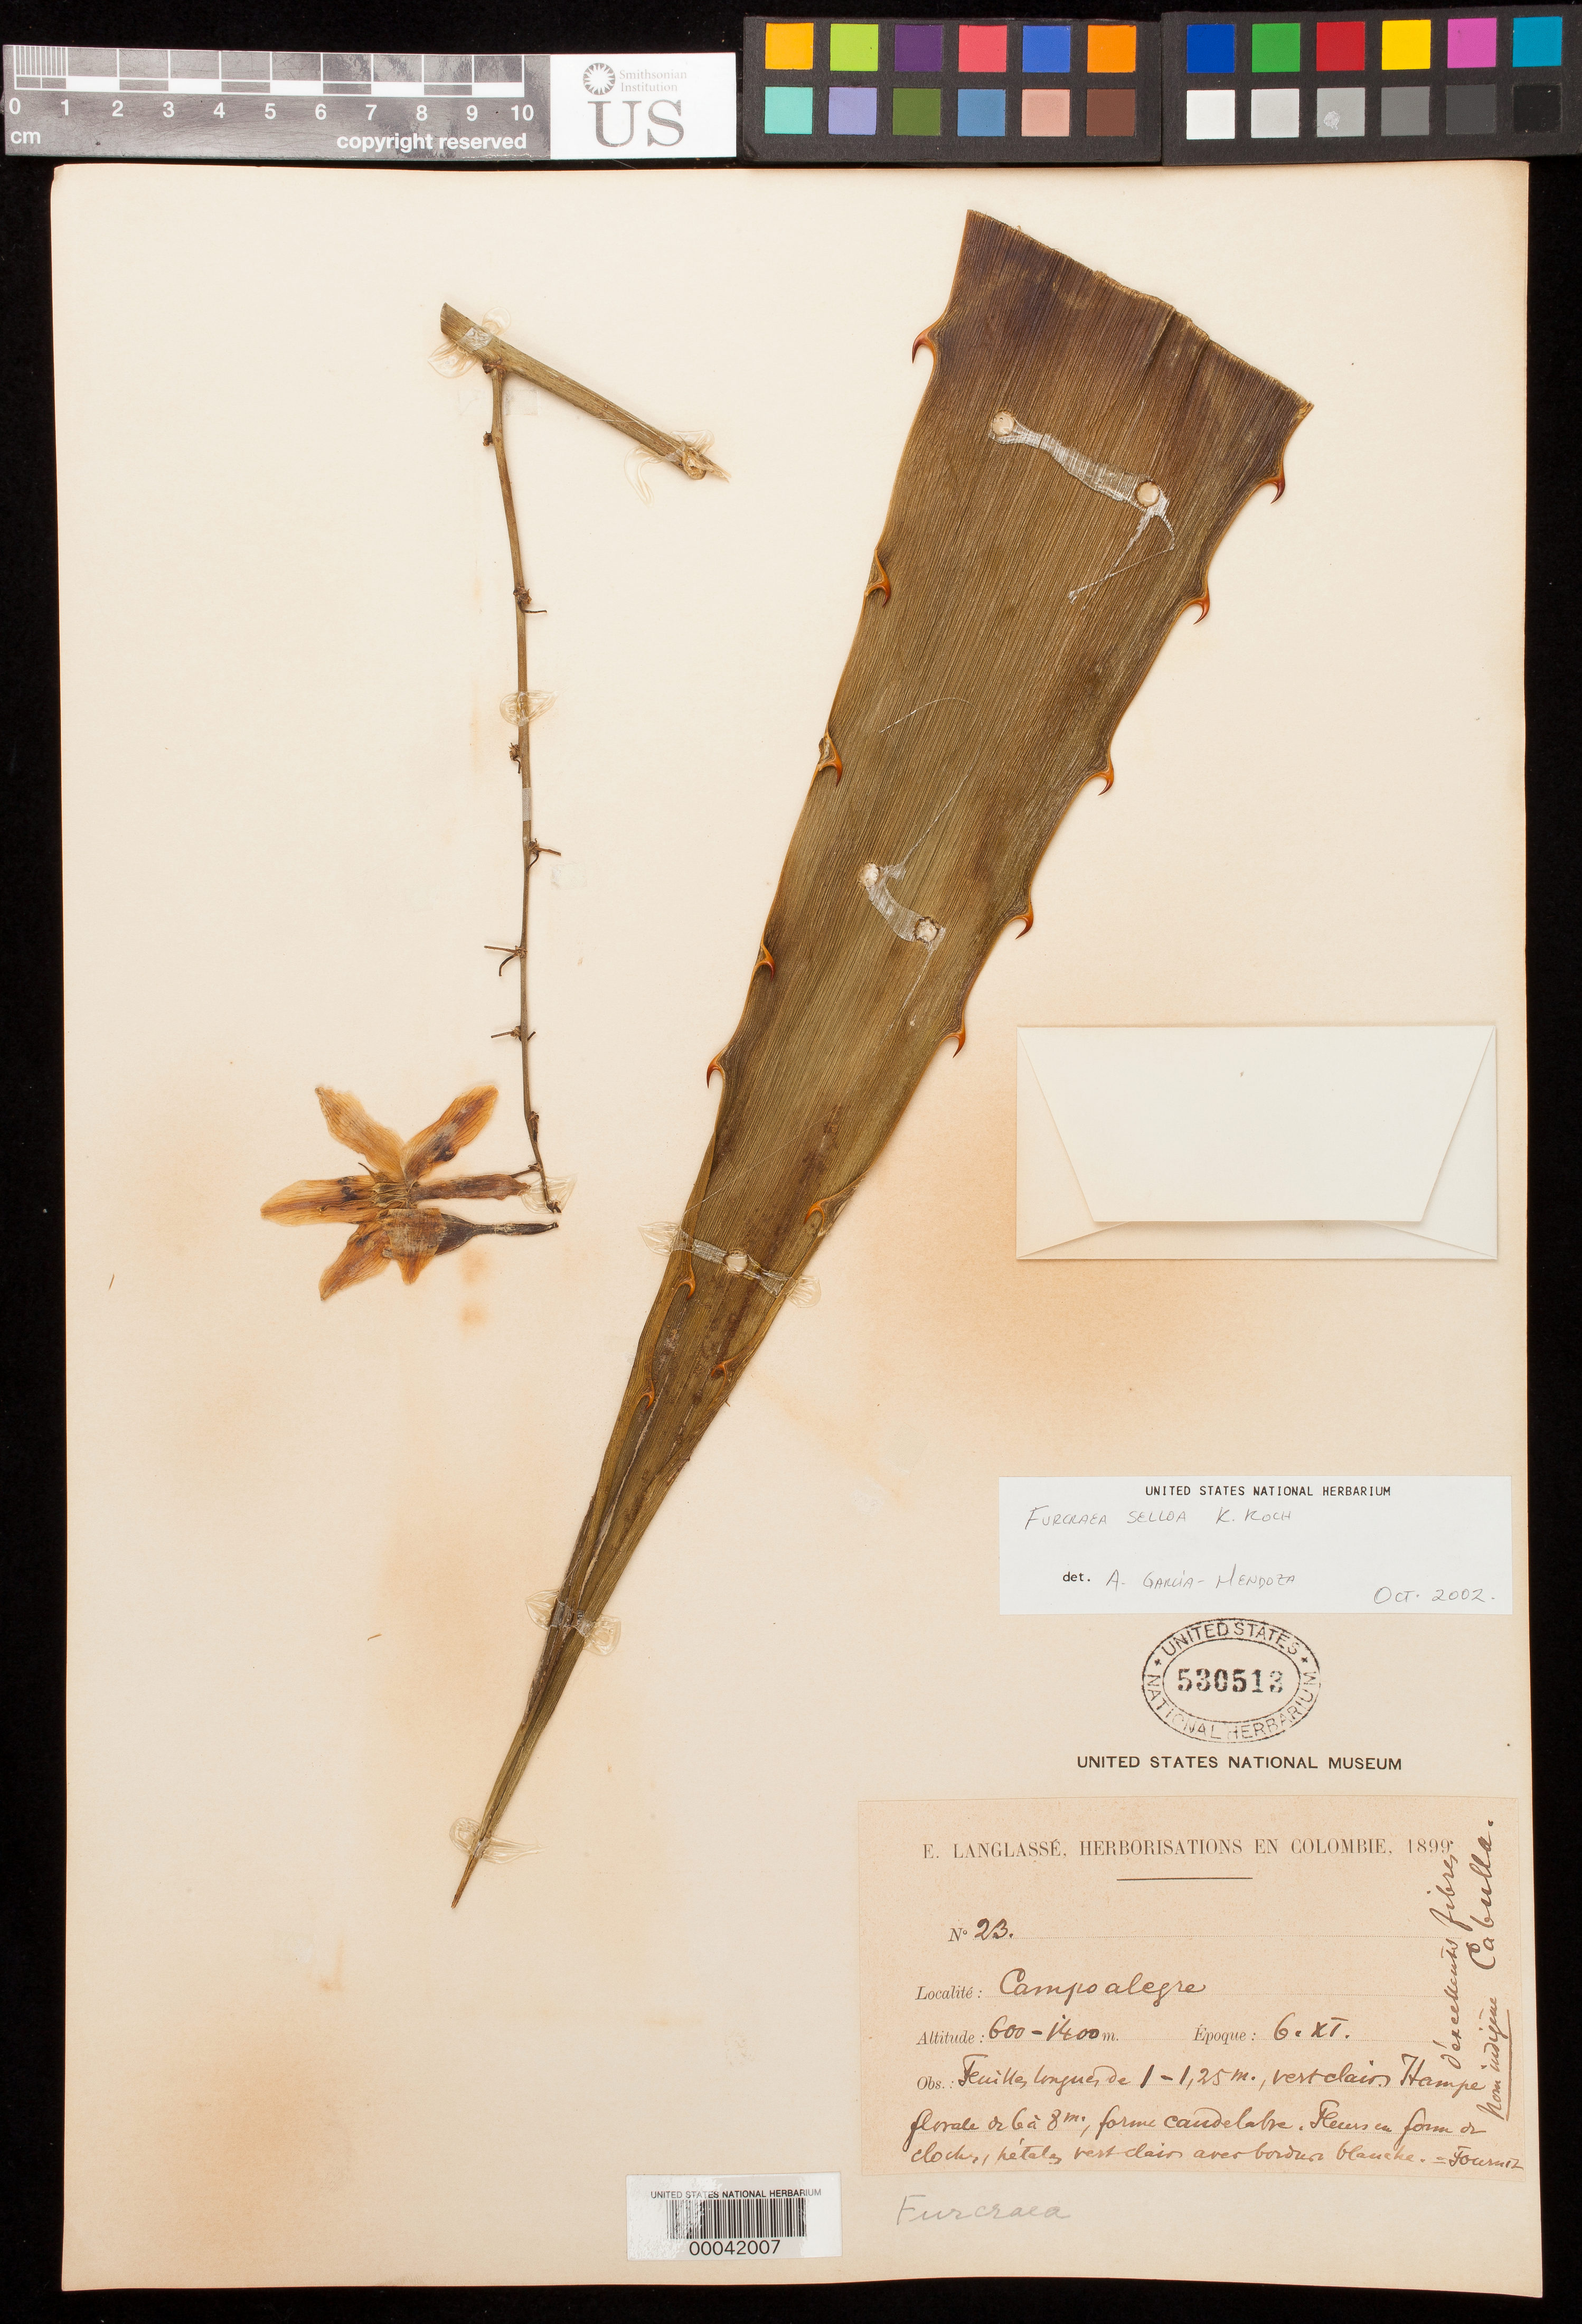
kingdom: Plantae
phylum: Tracheophyta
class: Liliopsida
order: Asparagales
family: Asparagaceae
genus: Furcraea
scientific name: Furcraea selloa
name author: K. Koch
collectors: E. Langlassé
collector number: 23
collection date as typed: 06 Nov 1899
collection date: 1899-11-06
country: Colombia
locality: Campo Alegre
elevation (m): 600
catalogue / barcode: US 530513